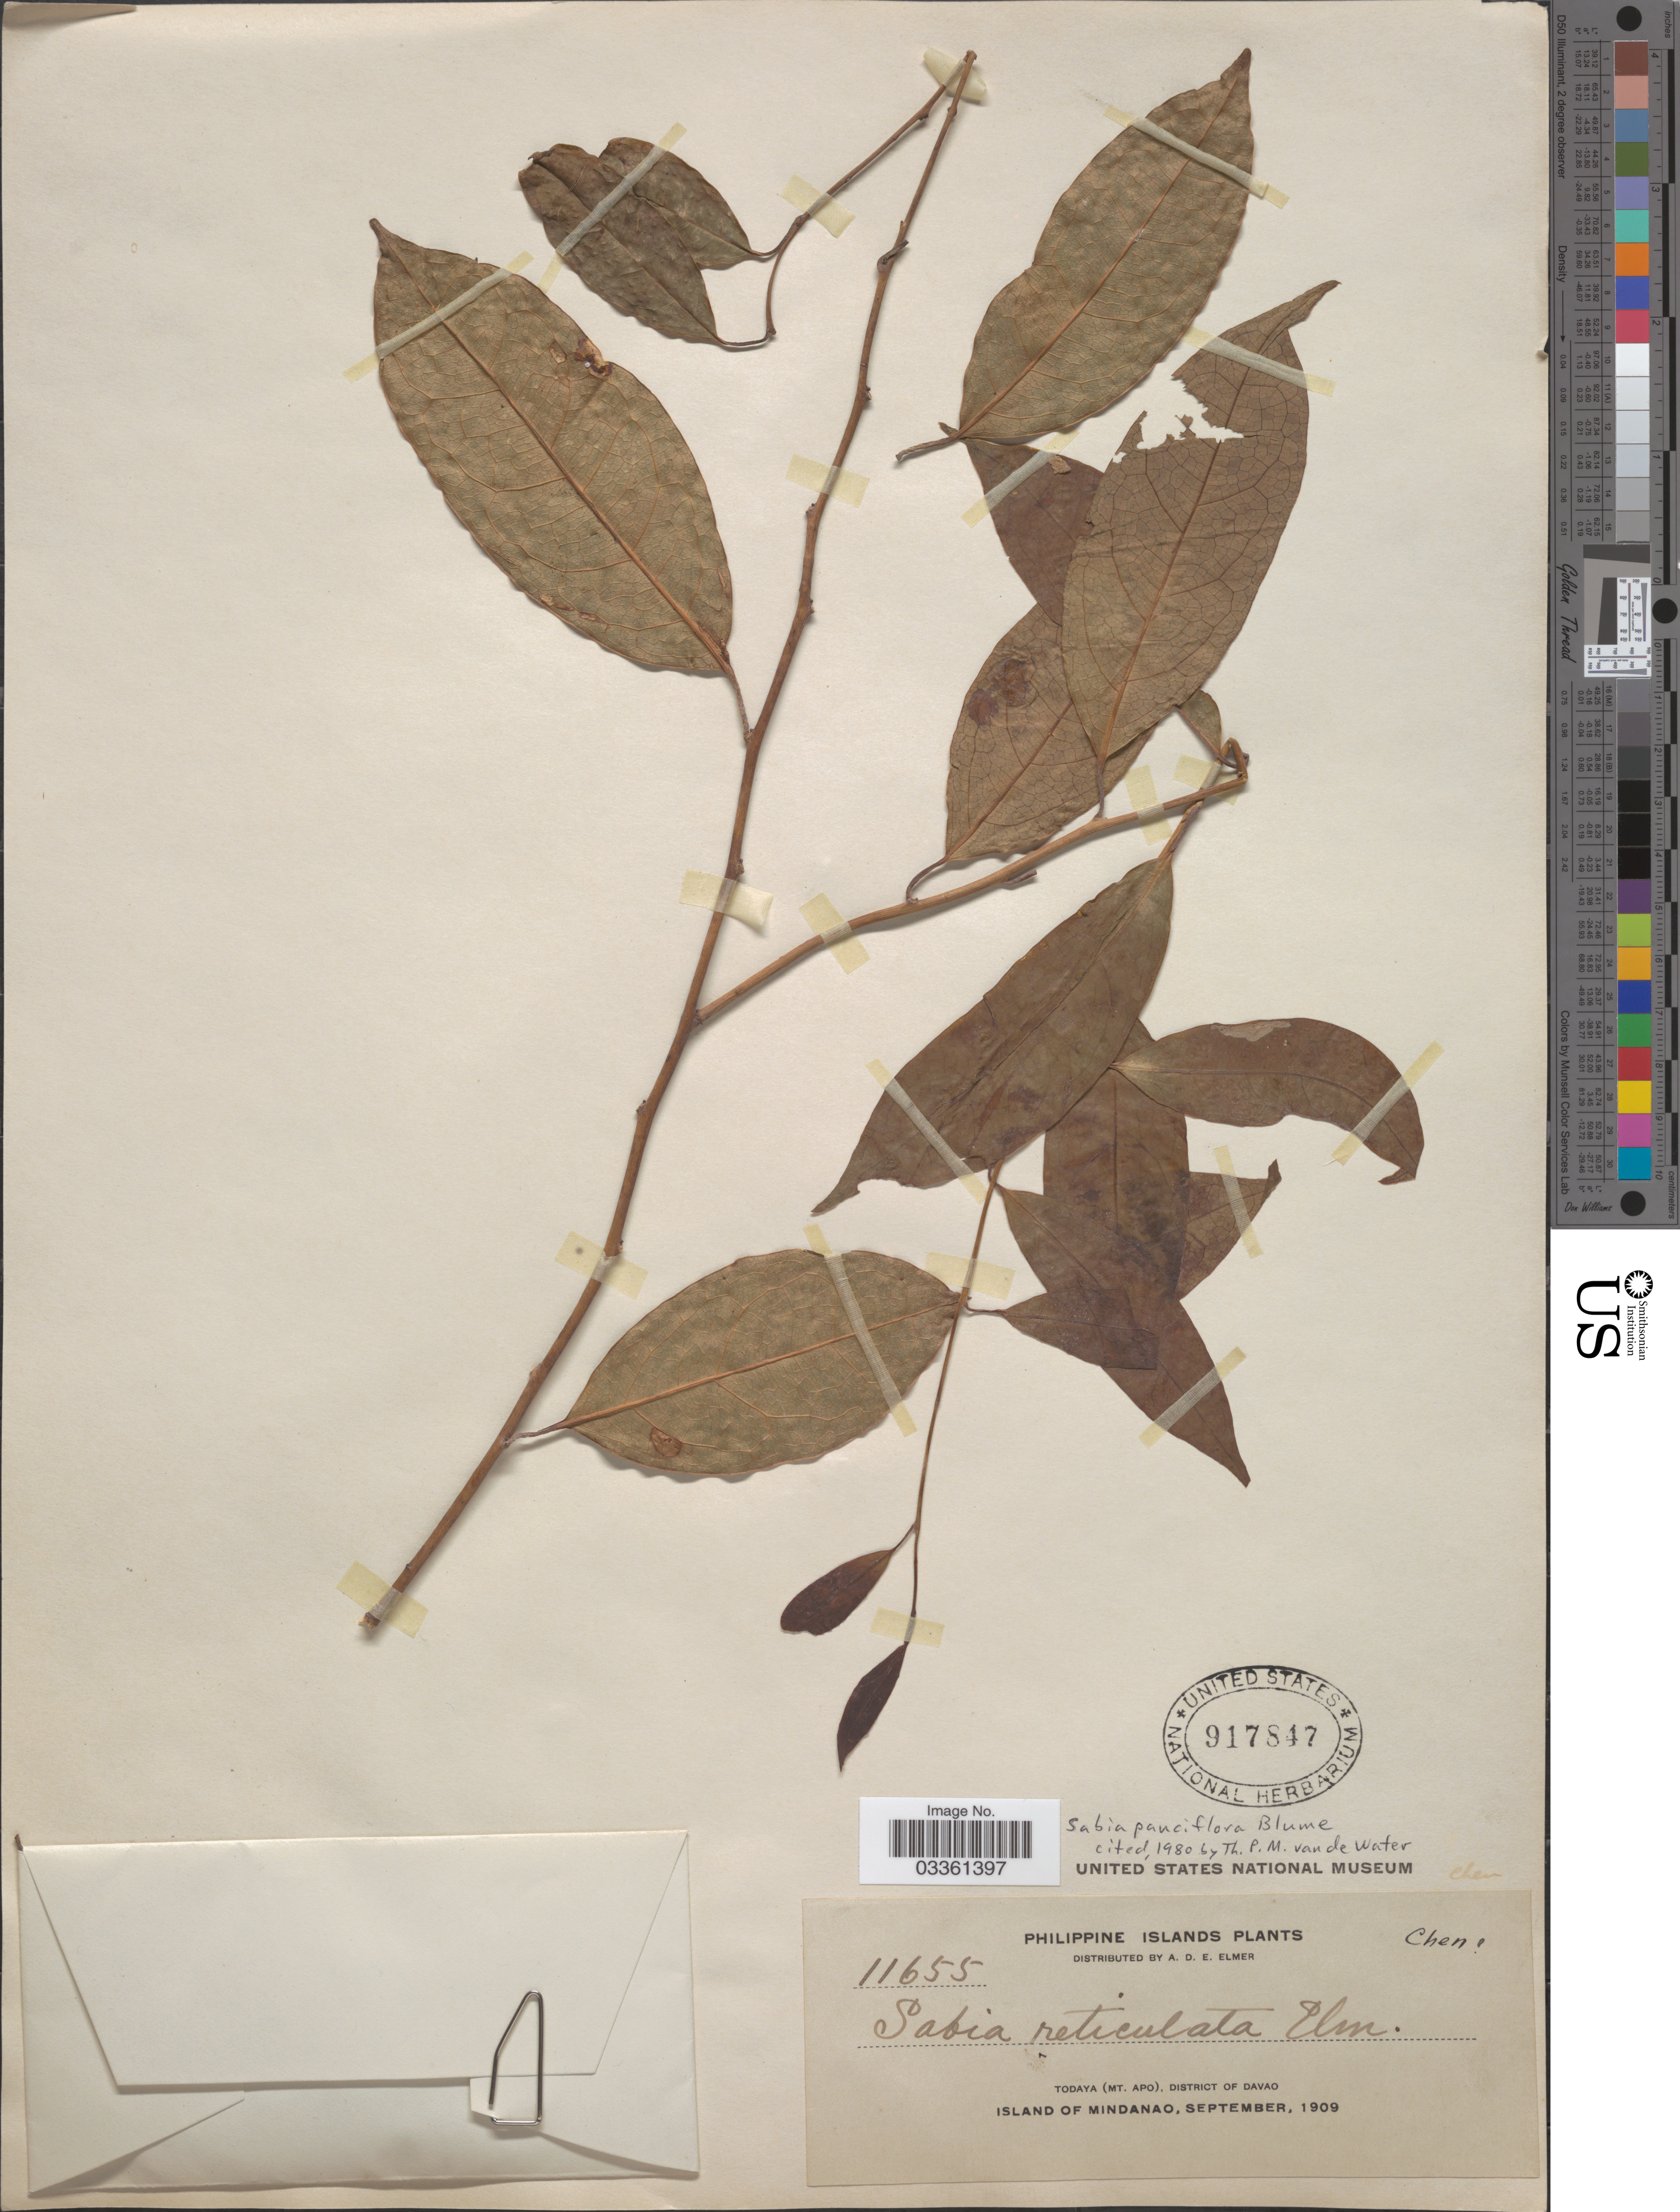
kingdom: Plantae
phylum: Tracheophyta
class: Magnoliopsida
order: Proteales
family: Sabiaceae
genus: Sabia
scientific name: Sabia pauciflora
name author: Blume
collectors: A. D. E. Elmer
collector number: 11655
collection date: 1909-09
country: Philippines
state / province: Davao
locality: Philippine Islands. Todaya (Mt. Apo), District of Davao. Island of Mindanao.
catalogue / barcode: US 917847